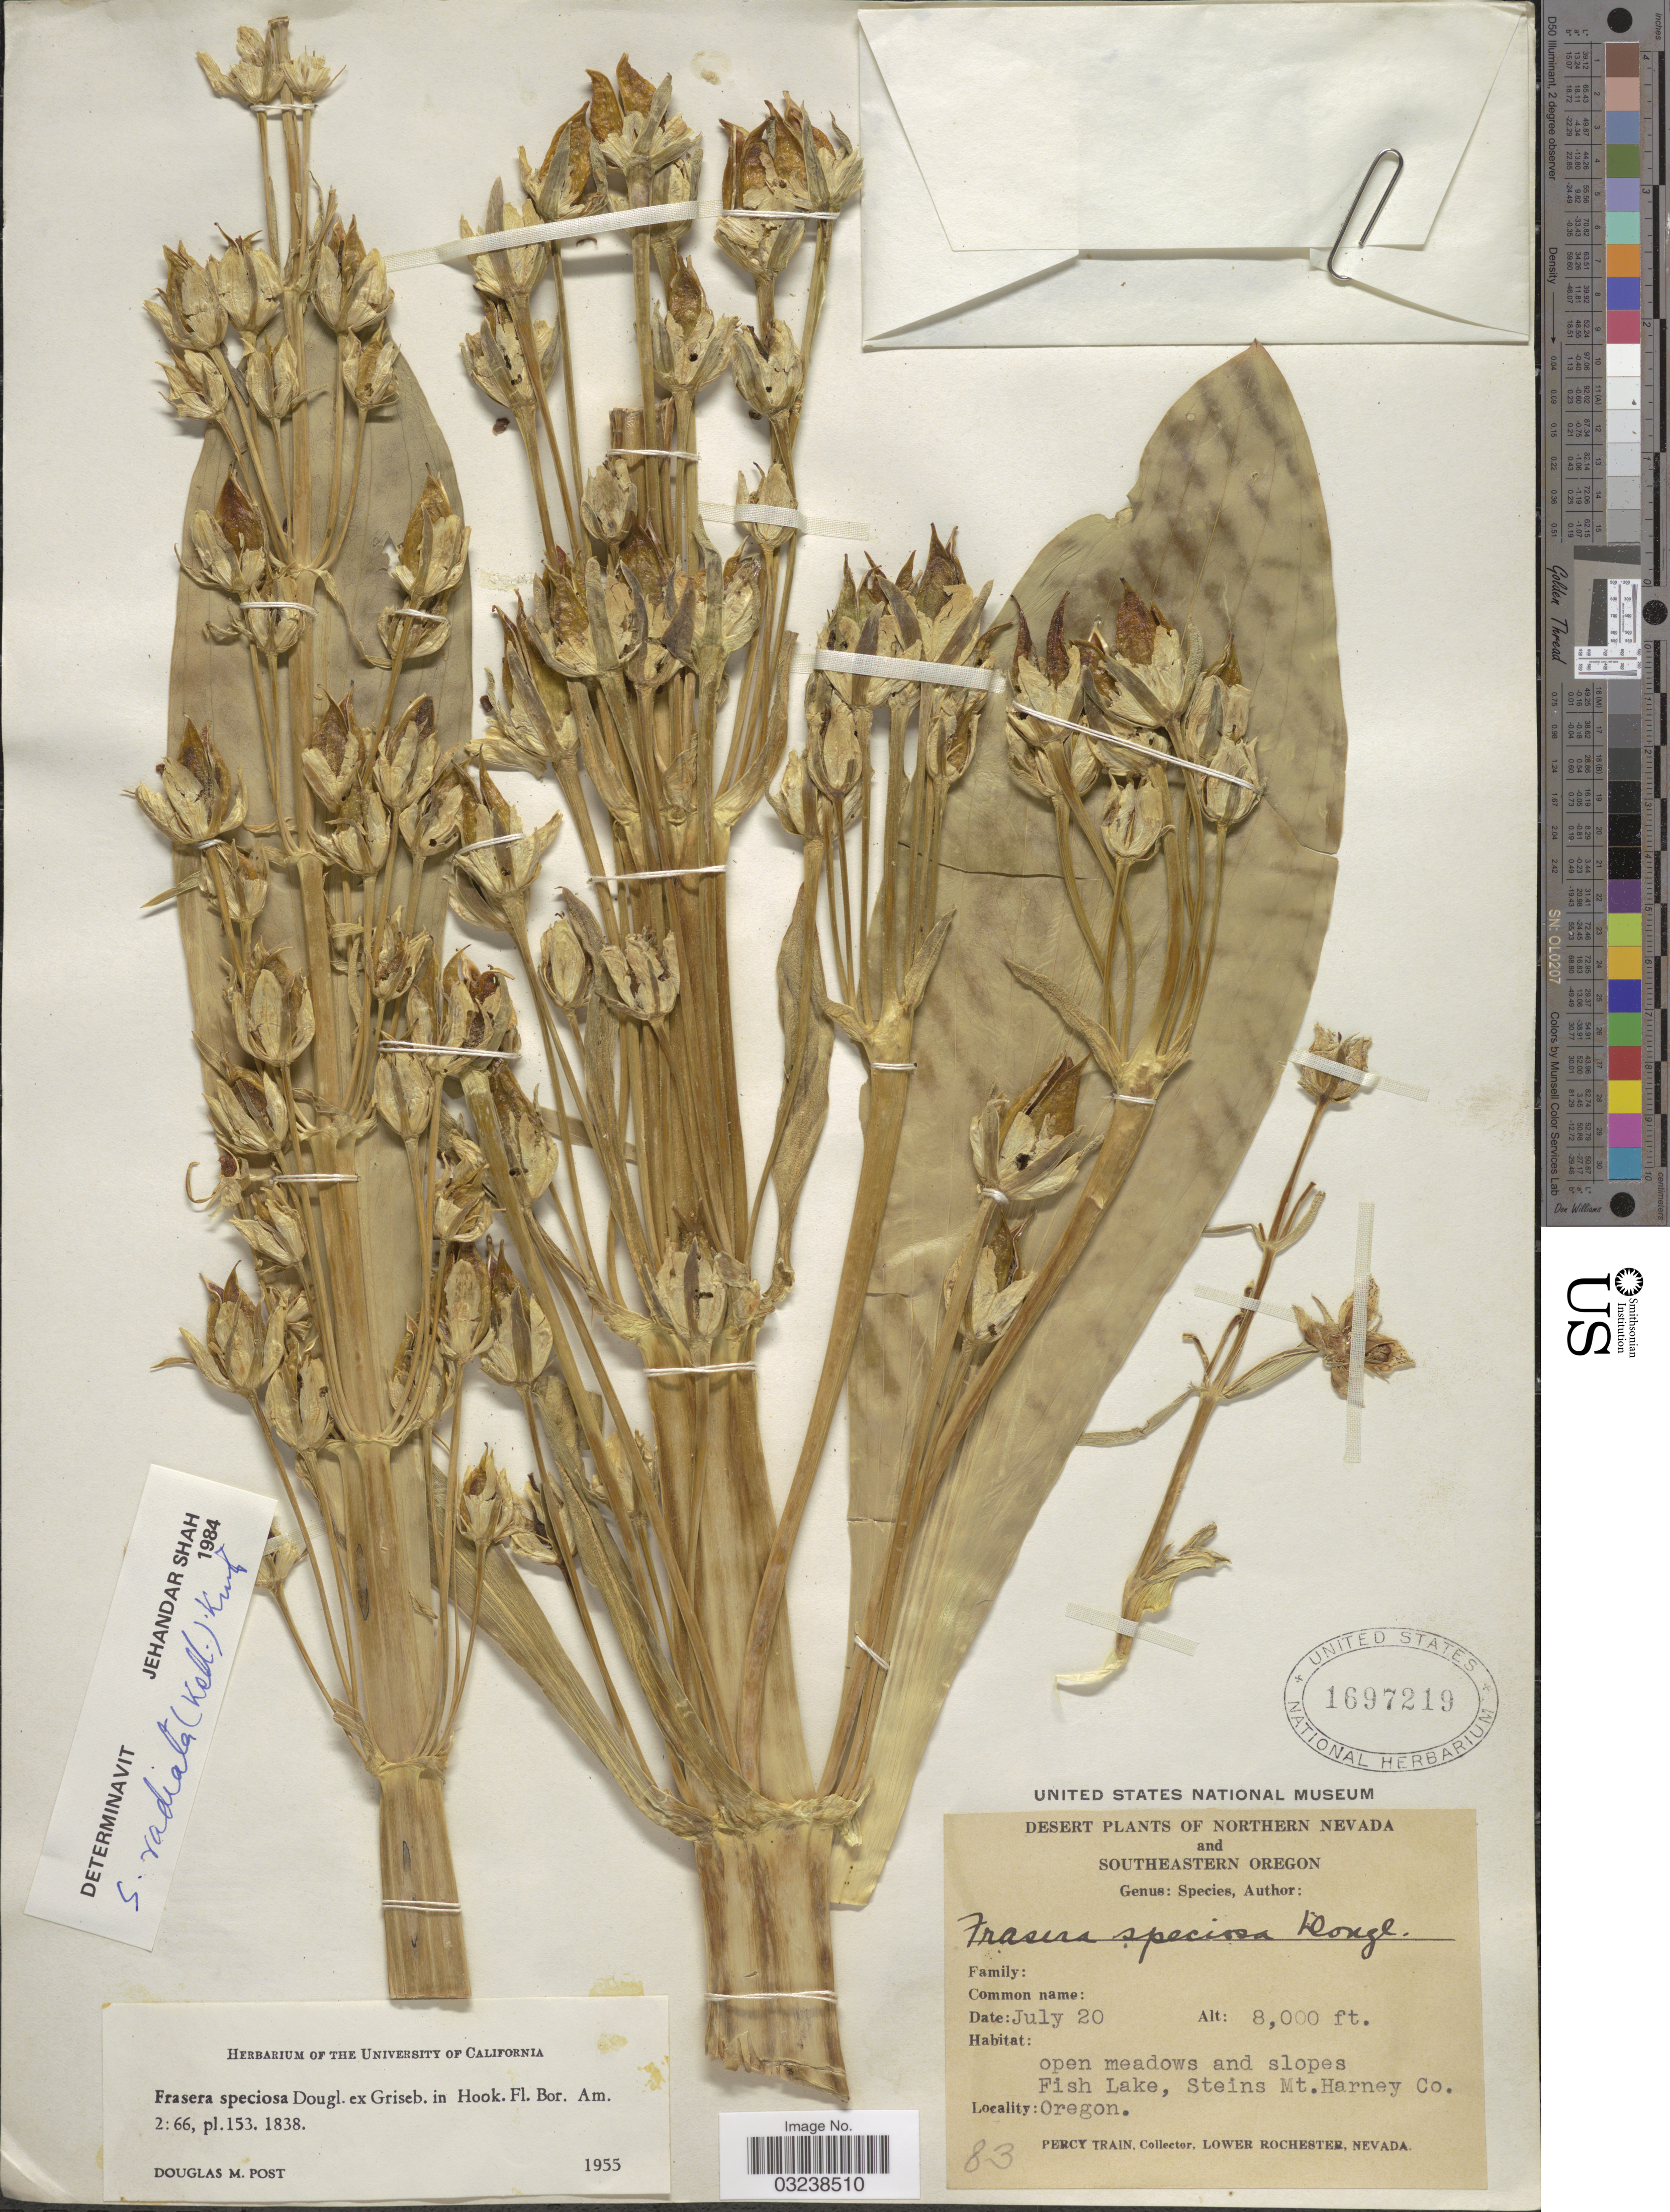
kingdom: Plantae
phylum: Tracheophyta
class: Magnoliopsida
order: Gentianales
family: Gentianaceae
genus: Swertia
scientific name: Swertia radiata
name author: (Kellogg) Kuntze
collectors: P. Train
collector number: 83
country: United States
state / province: Oregon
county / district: Harney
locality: Southeastern Oregon. Open meadows and slopes Fish Lake, Steins Mt. Harney Co.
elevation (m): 2438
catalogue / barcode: US 1697219